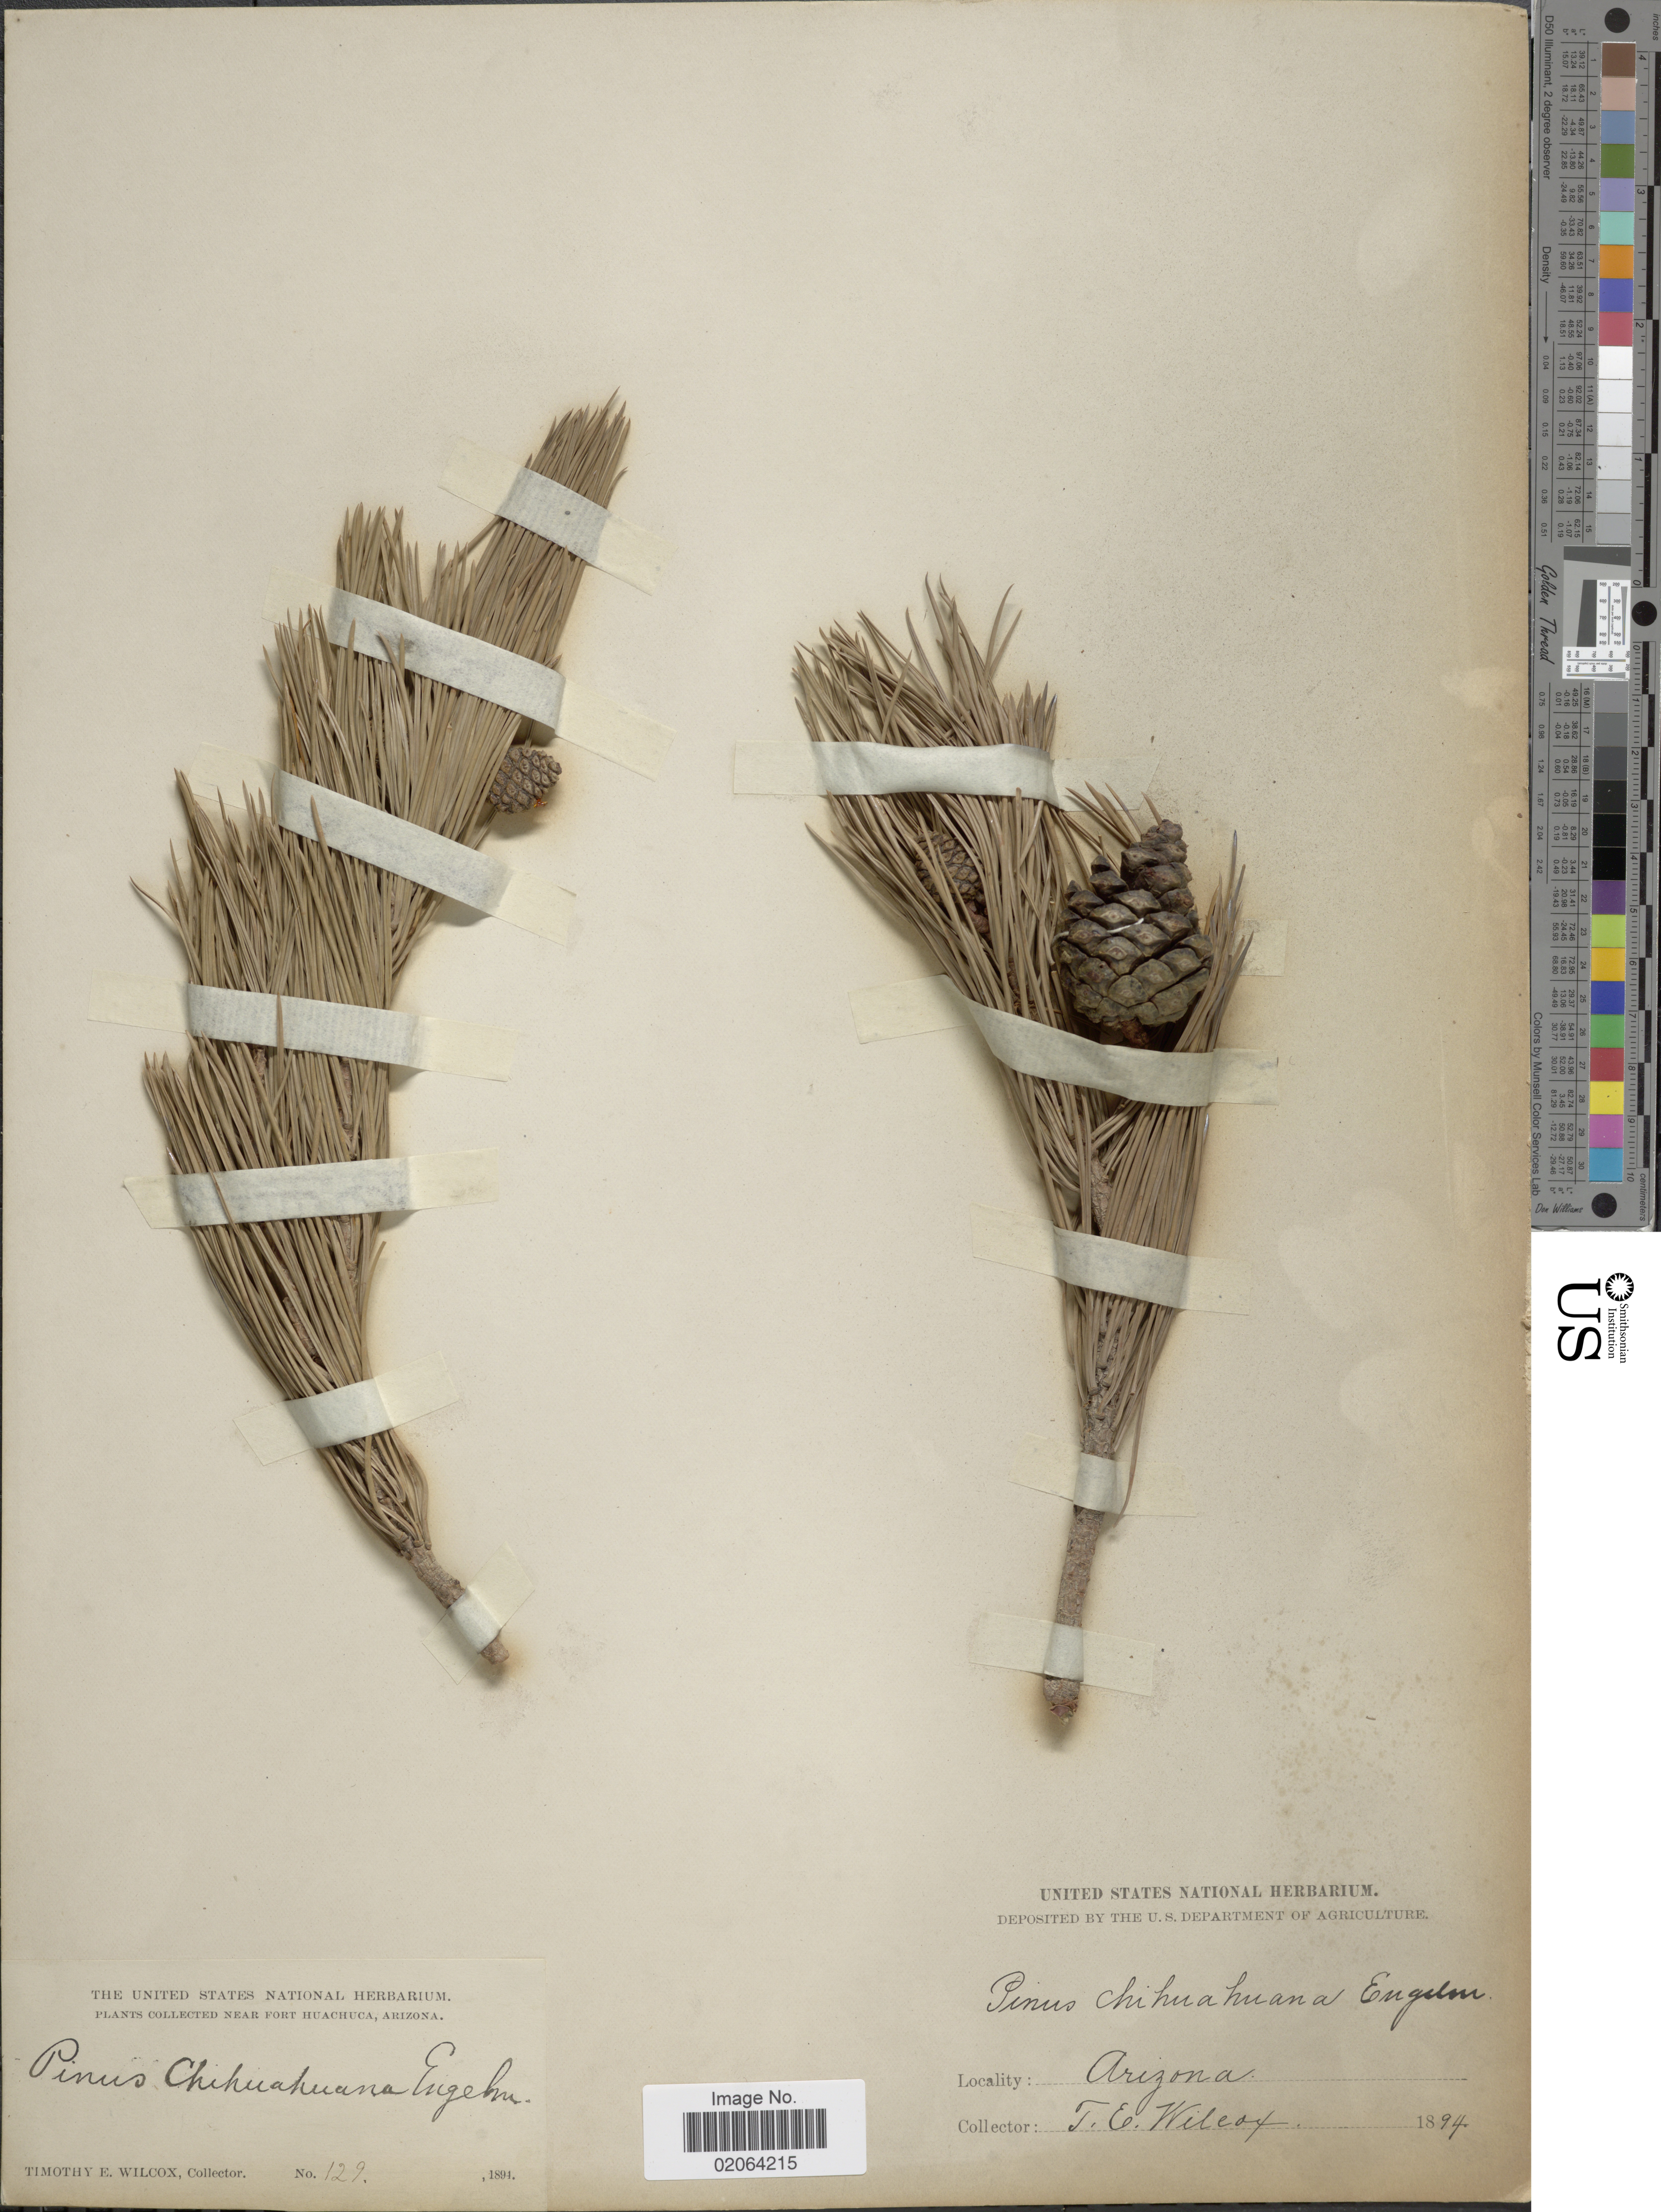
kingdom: Plantae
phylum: Tracheophyta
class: Pinopsida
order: Pinales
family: Pinaceae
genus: Pinus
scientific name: Pinus leiophylla var. chihuahuana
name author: (Engelm.) Shaw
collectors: T. E. Wilcox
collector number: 129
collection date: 1894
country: United States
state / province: Arizona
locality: Near Fort Huachuca.